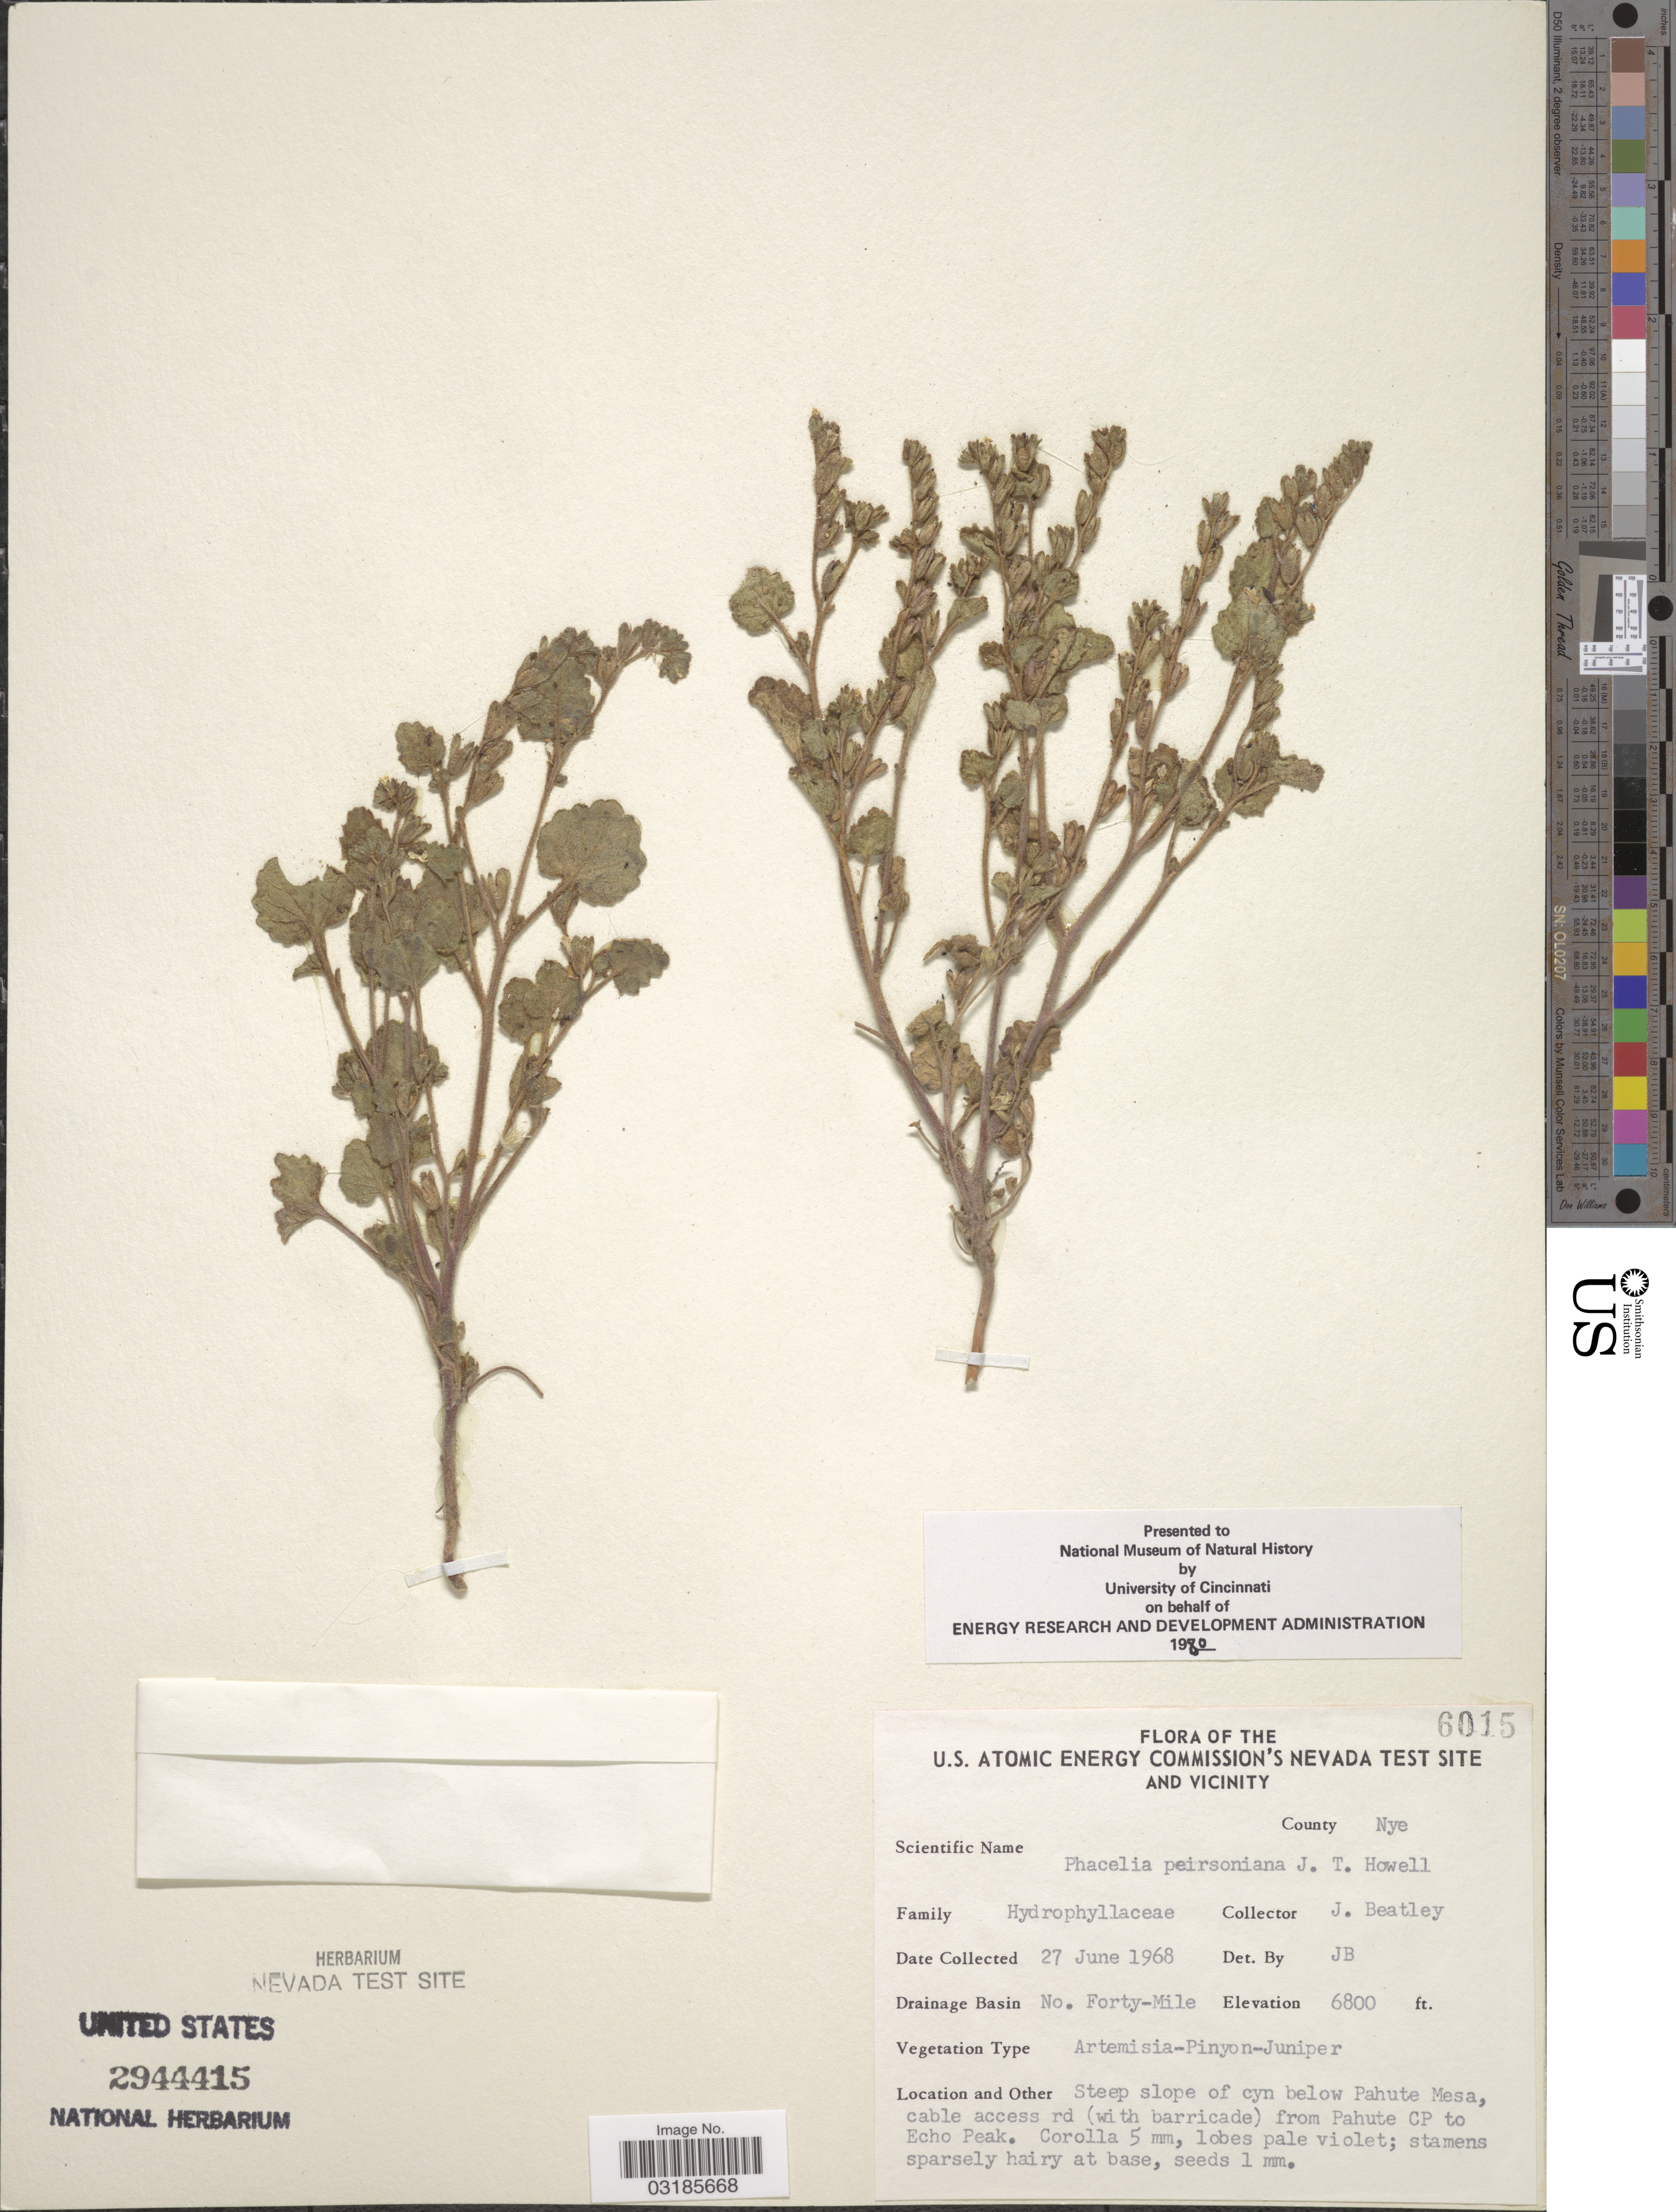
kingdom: Plantae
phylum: Tracheophyta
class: Magnoliopsida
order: Boraginales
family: Hydrophyllaceae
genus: Phacelia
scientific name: Phacelia peirsoniana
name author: J.T. Howell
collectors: J. C. Beatley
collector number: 6015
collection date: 1968-06-27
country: United States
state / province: Nevada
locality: U.S. Atomic Energy Commission's Nevada Test Site and Vicinity, County Nye, Drainage Basin No. Forty-Mile, Steep slope of cyn below Pahute Mesa, cable access rd (with barricade) from Pahute CP to Echo Peak.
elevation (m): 2073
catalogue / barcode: US 2944415